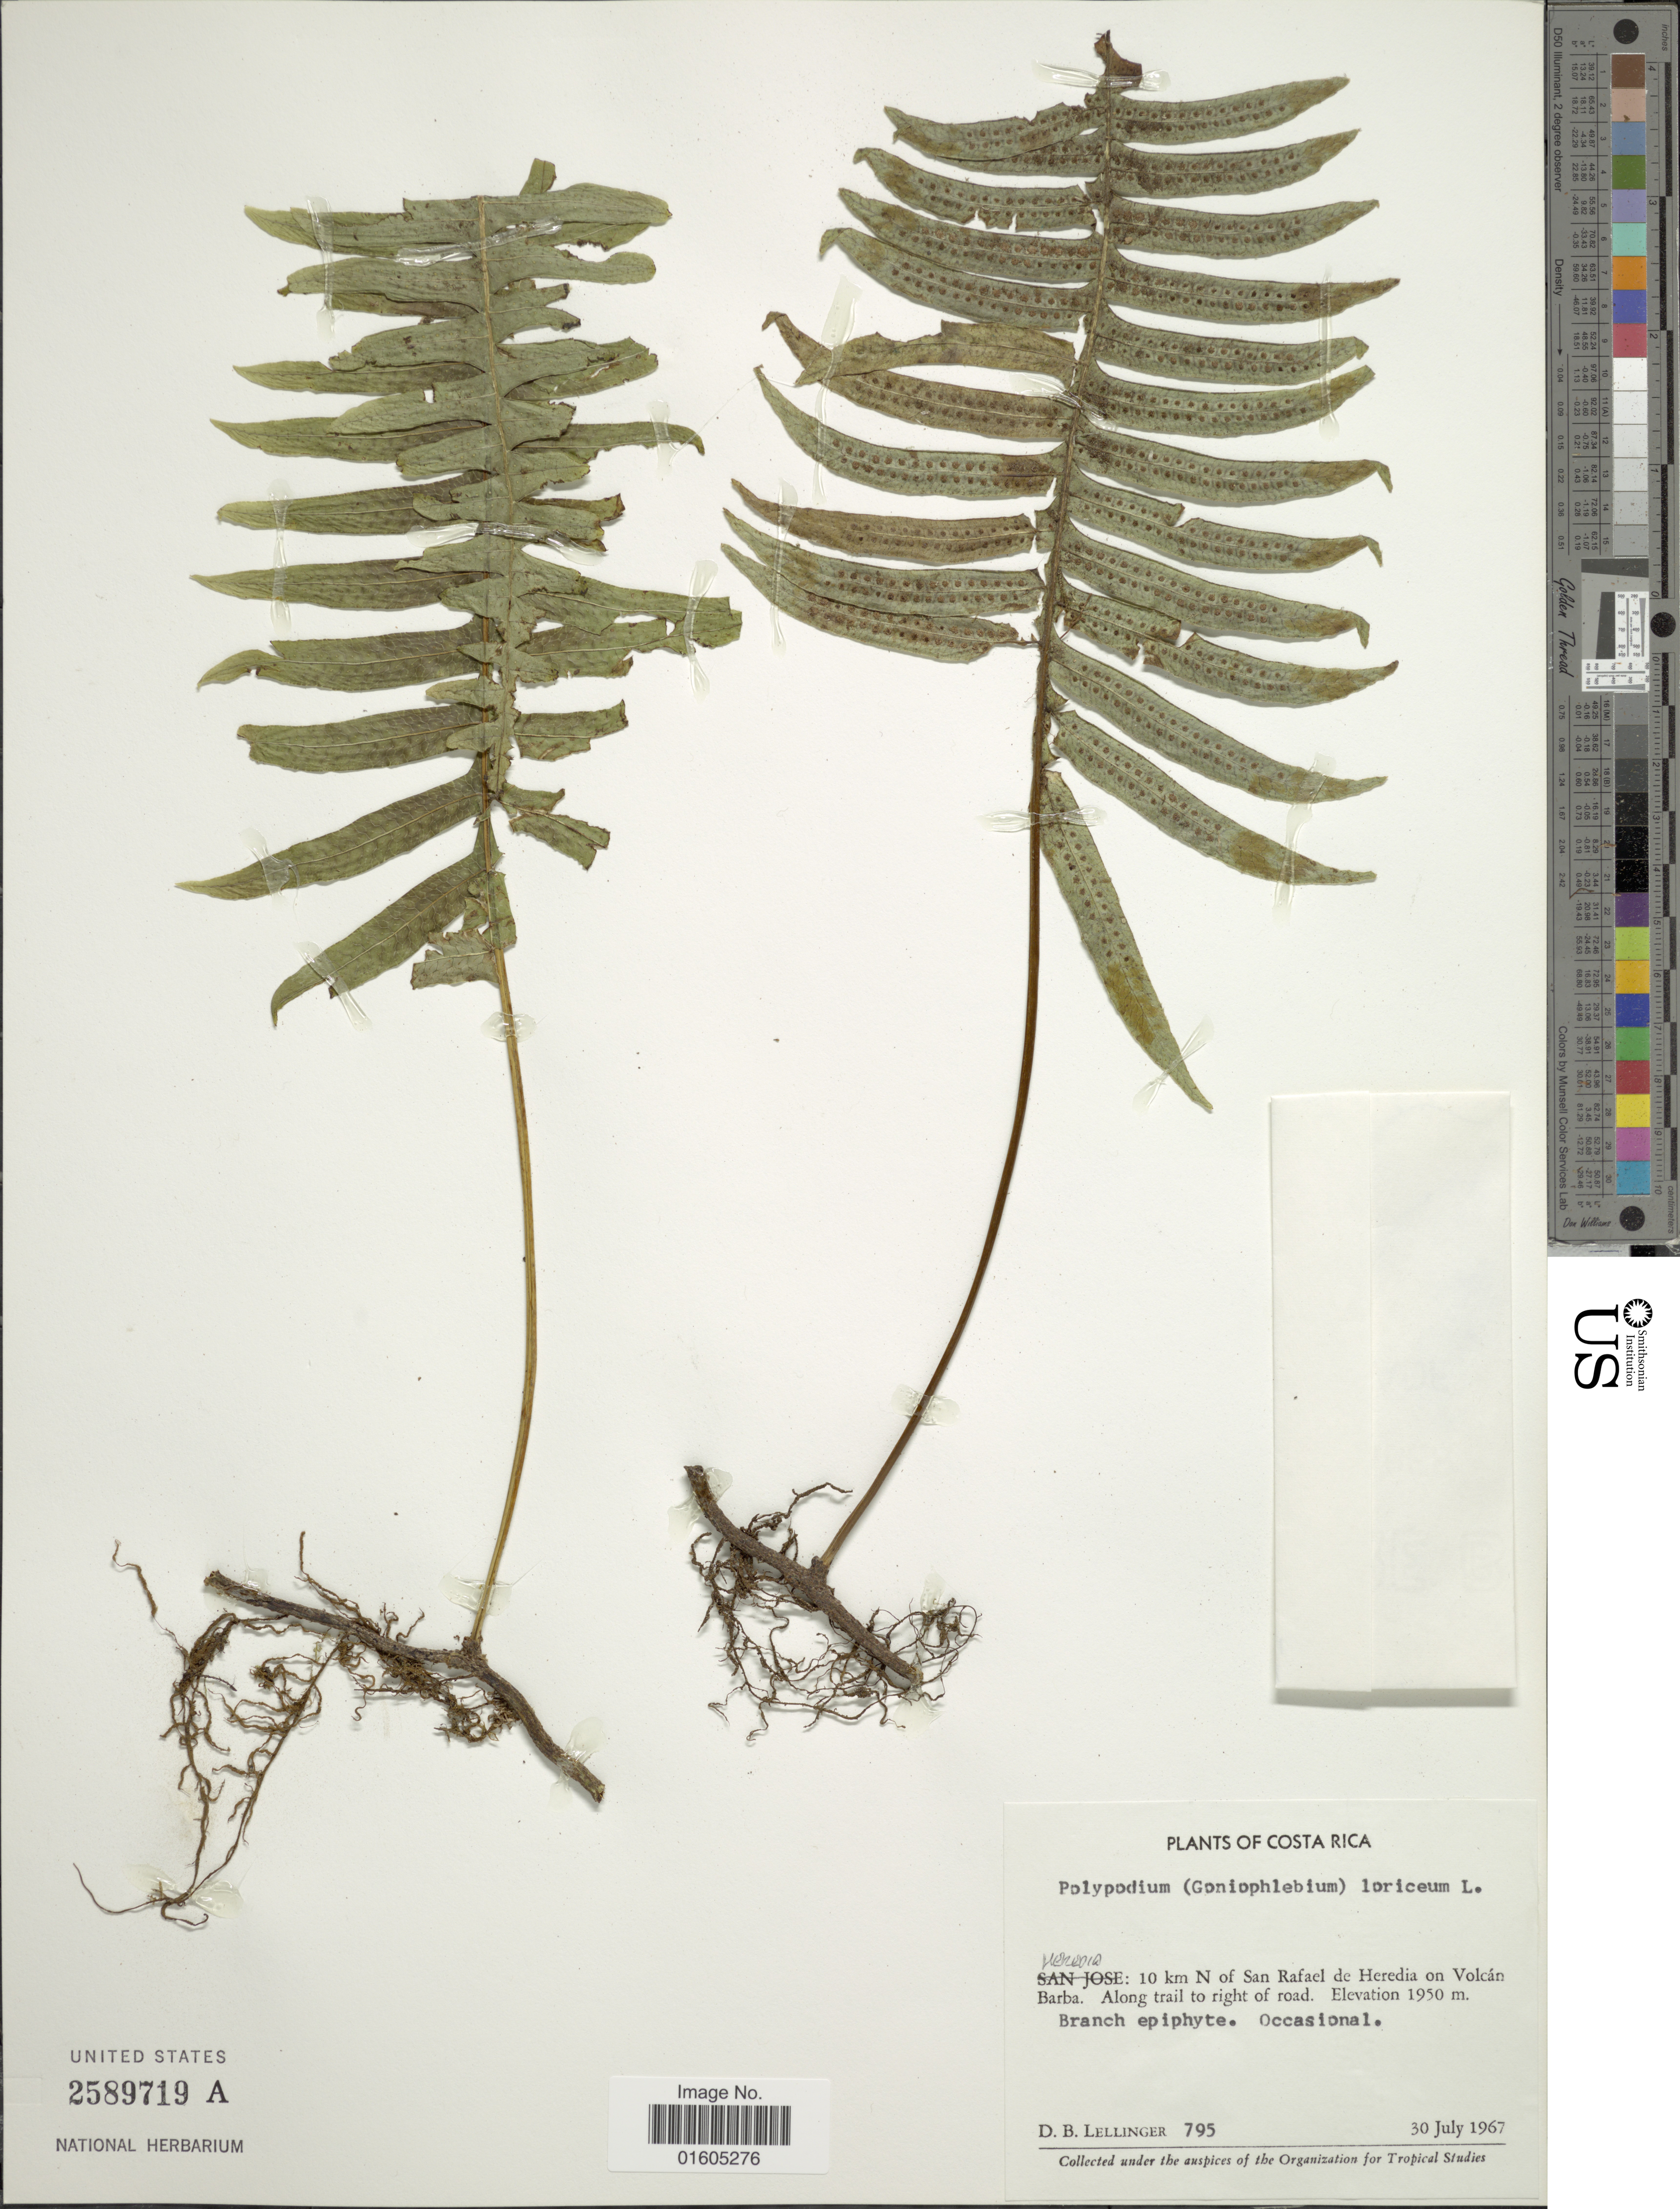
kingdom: Plantae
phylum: Tracheophyta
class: Polypodiopsida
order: Polypodiales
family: Polypodiaceae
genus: Serpocaulon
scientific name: Serpocaulon loriceum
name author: (L.) A.R. Sm.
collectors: D. B. Lellinger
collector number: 795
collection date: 1967-07-30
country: Costa Rica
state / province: Heredia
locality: Costa Rica. Heredia; 10 km N of San Rafael de Heredia on Volcan Barba. Along trail to right of road.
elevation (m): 1950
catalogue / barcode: US 2589719A